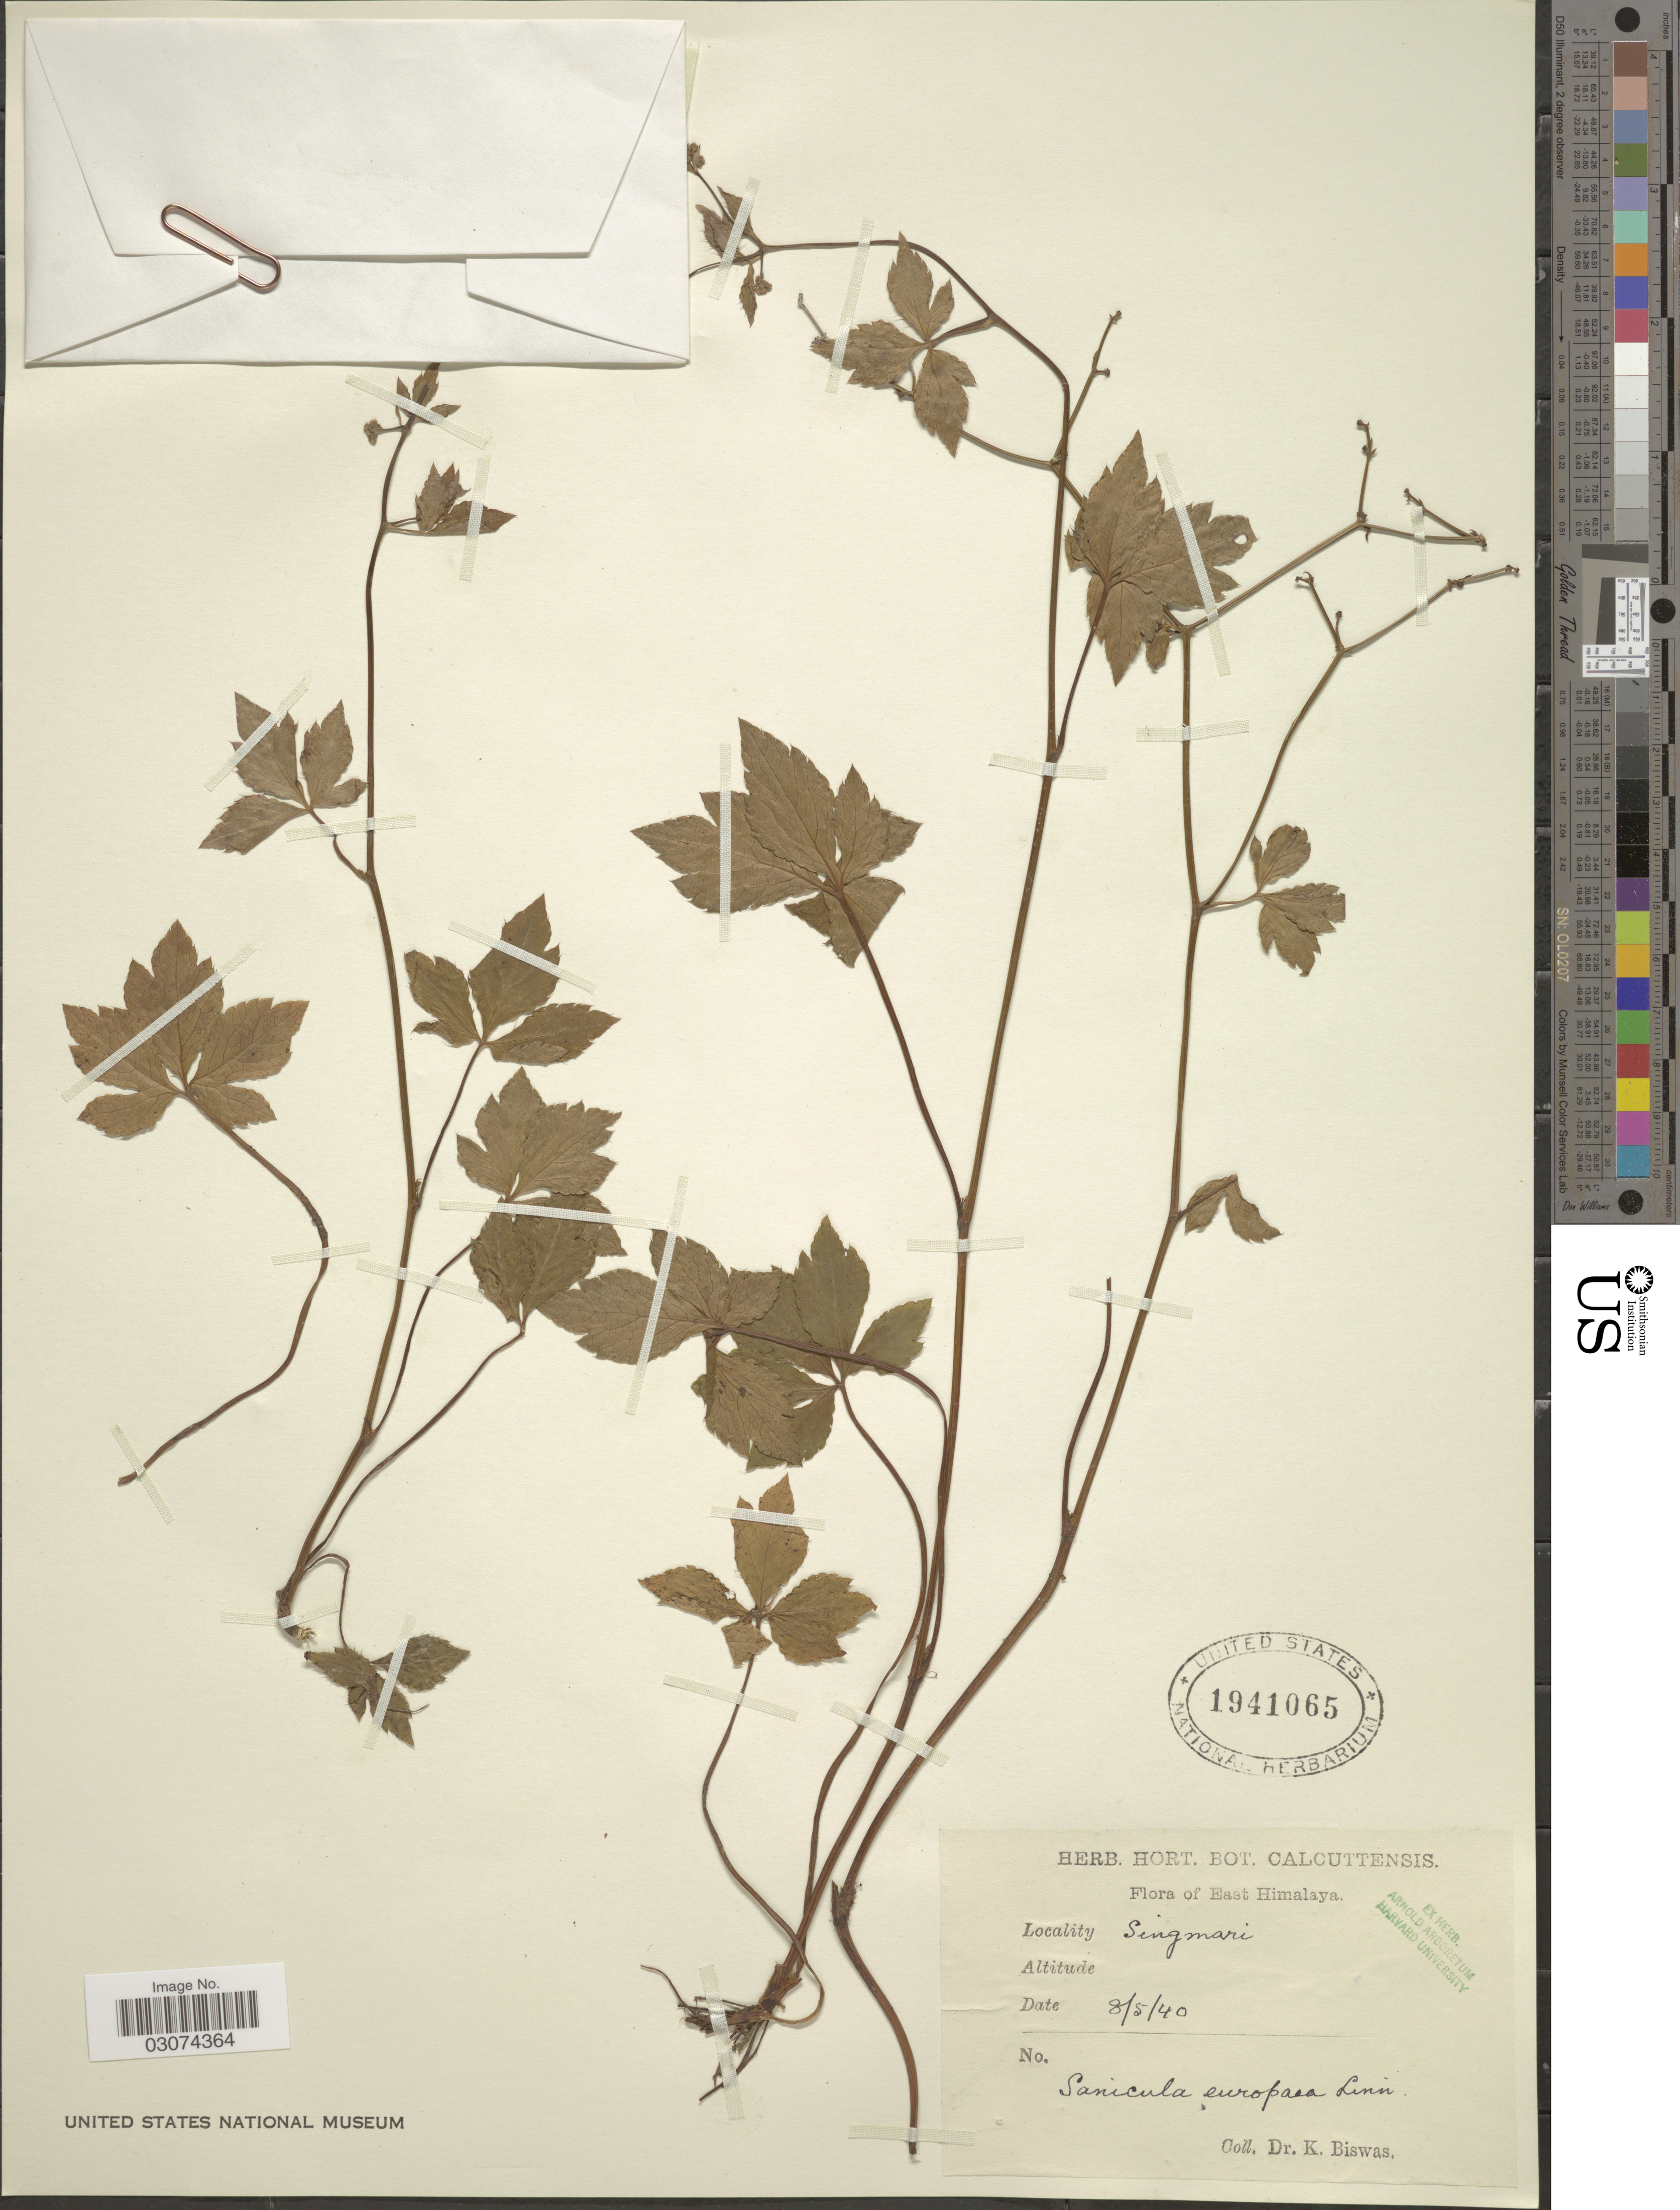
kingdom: Plantae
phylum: Tracheophyta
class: Magnoliopsida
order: Apiales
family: Apiaceae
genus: Sanicula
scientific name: Sanicula elata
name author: Buch.-Ham. ex D. Don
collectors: K. Biswas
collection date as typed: Transcribed d/m/y: 8/5/40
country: India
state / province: West Bengal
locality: East Himalaya. Singmari.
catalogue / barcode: US 1941065